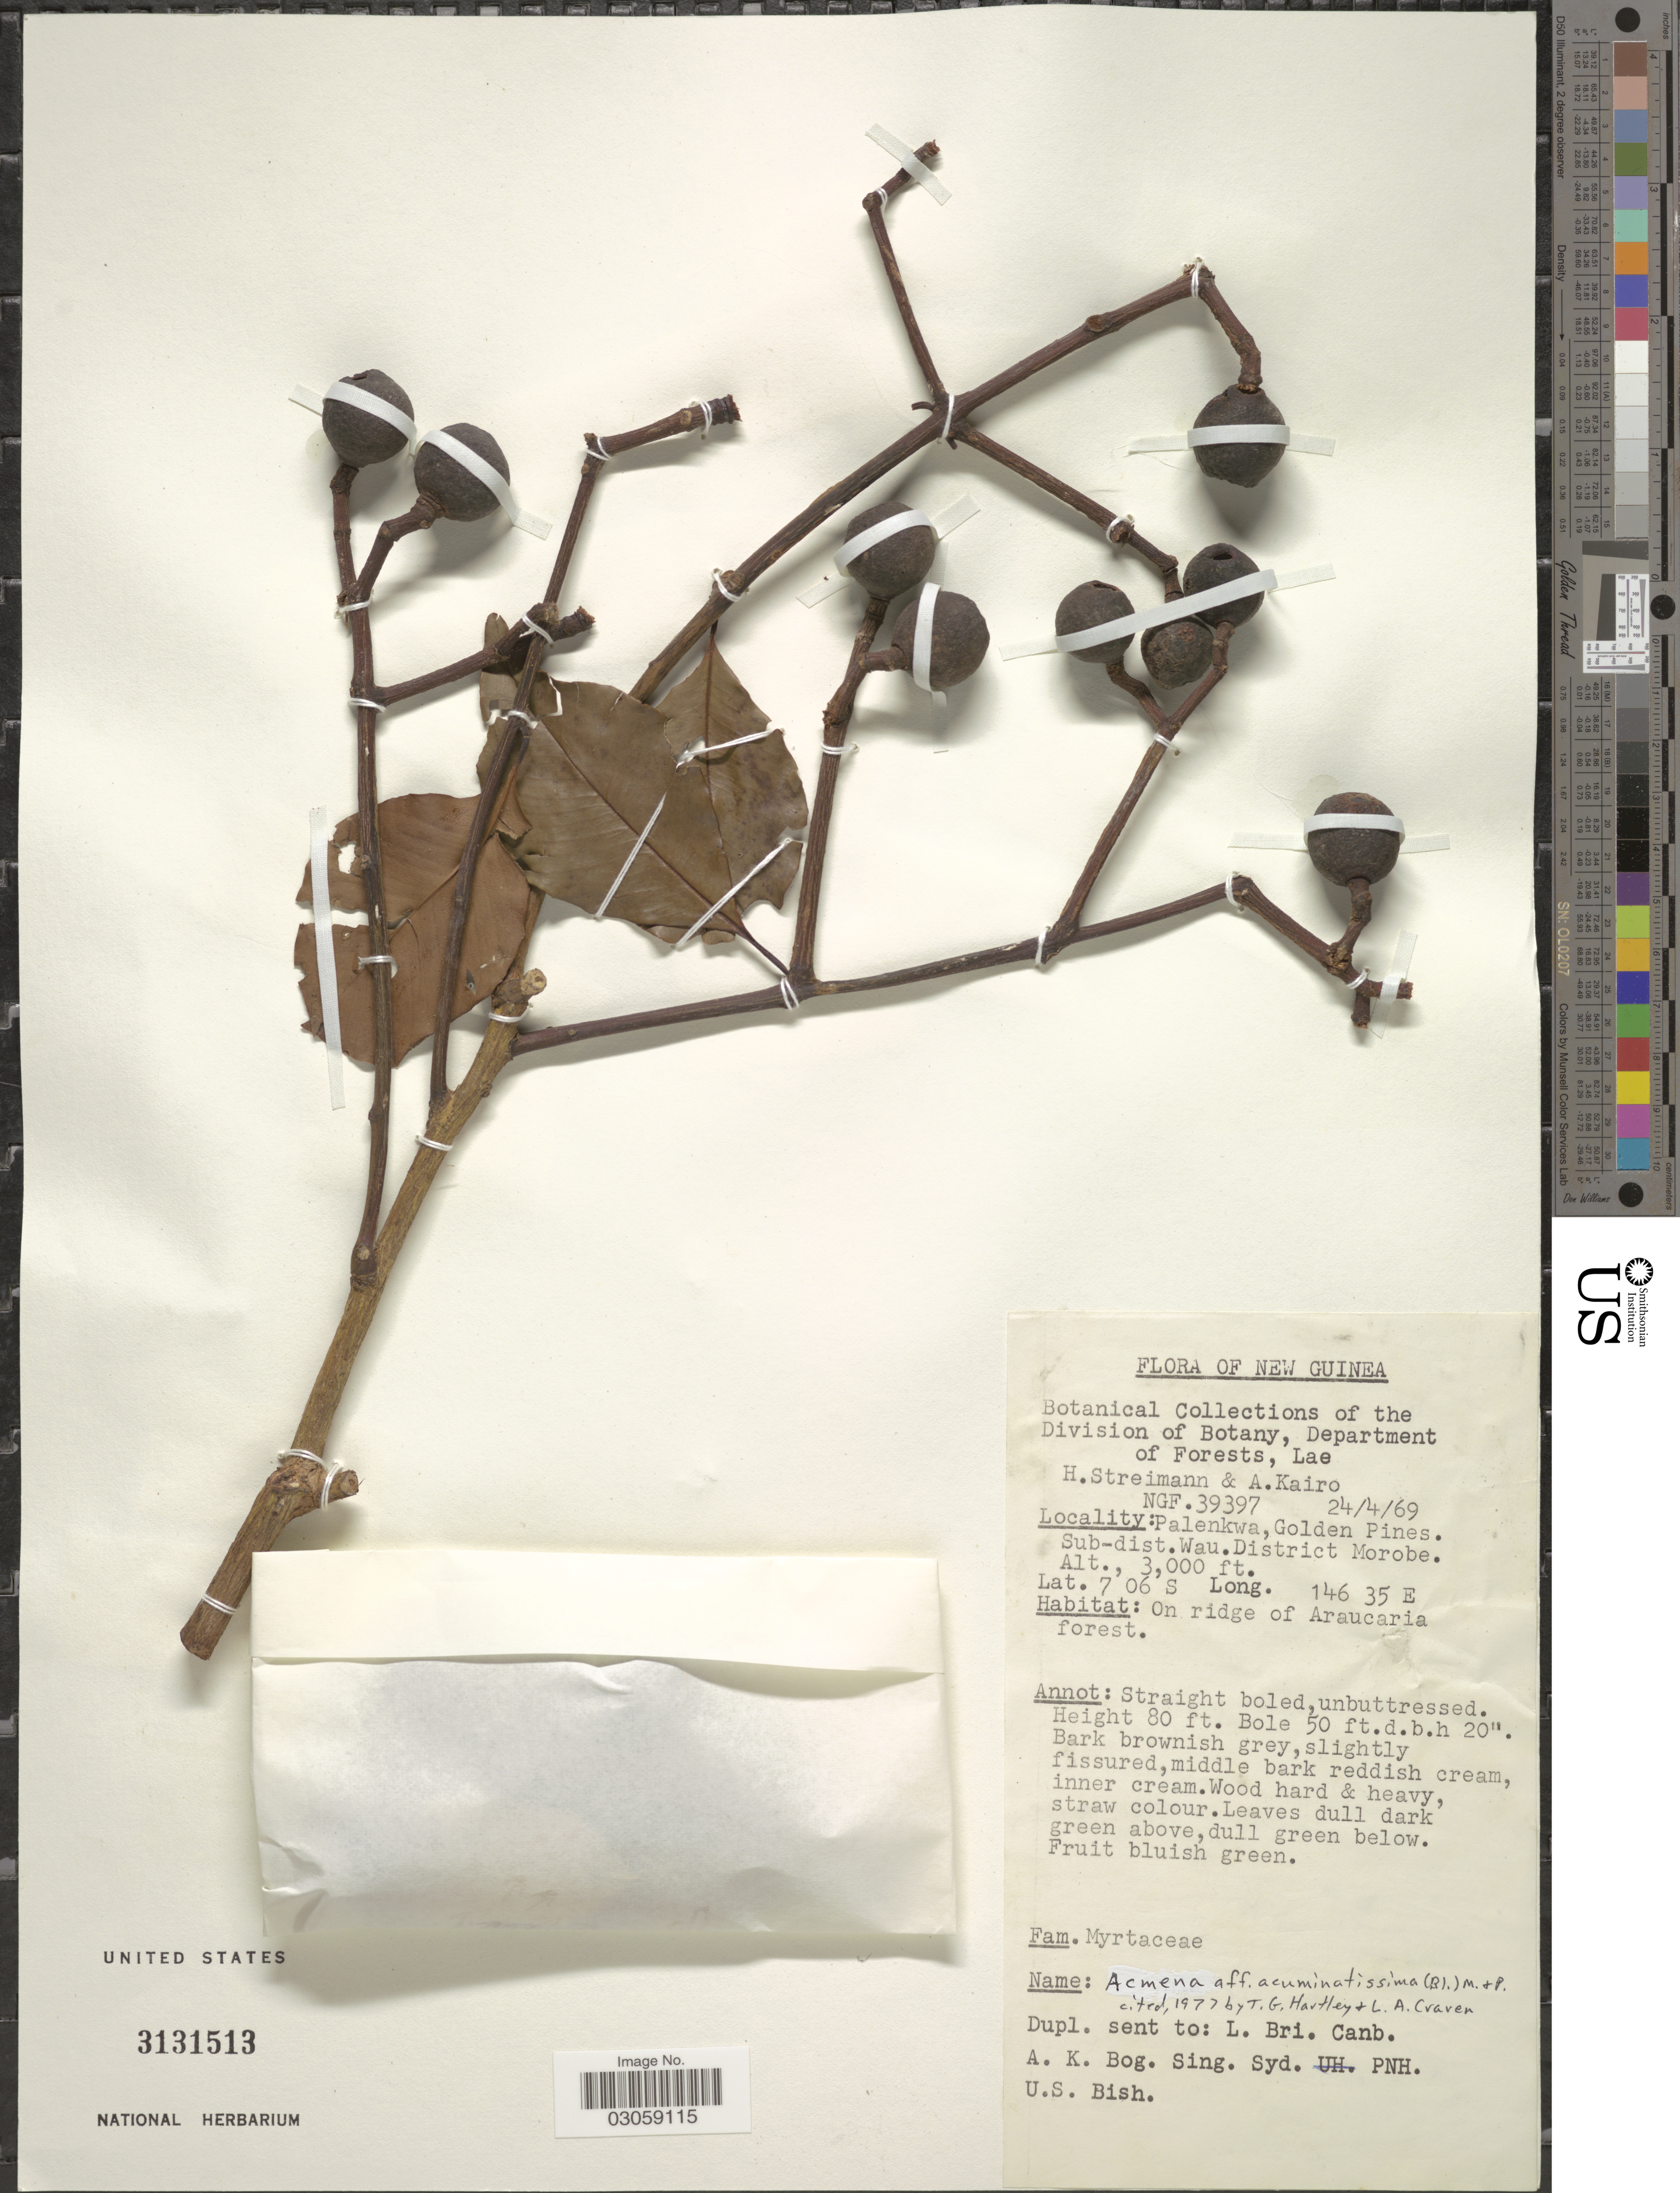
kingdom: Plantae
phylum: Tracheophyta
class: Magnoliopsida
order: Myrtales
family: Myrtaceae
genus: Syzygium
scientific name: Syzygium acuminatissimum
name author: (Blume) DC.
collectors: H. Streimann & A. Kairo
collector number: NGF39397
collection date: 1969-04-24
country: Papua New Guinea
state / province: Morobe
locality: New Guinea, Palenkwa, Golden Pines. Sub-dist. Wau. District Morobe.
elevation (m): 914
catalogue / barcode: US 3131513